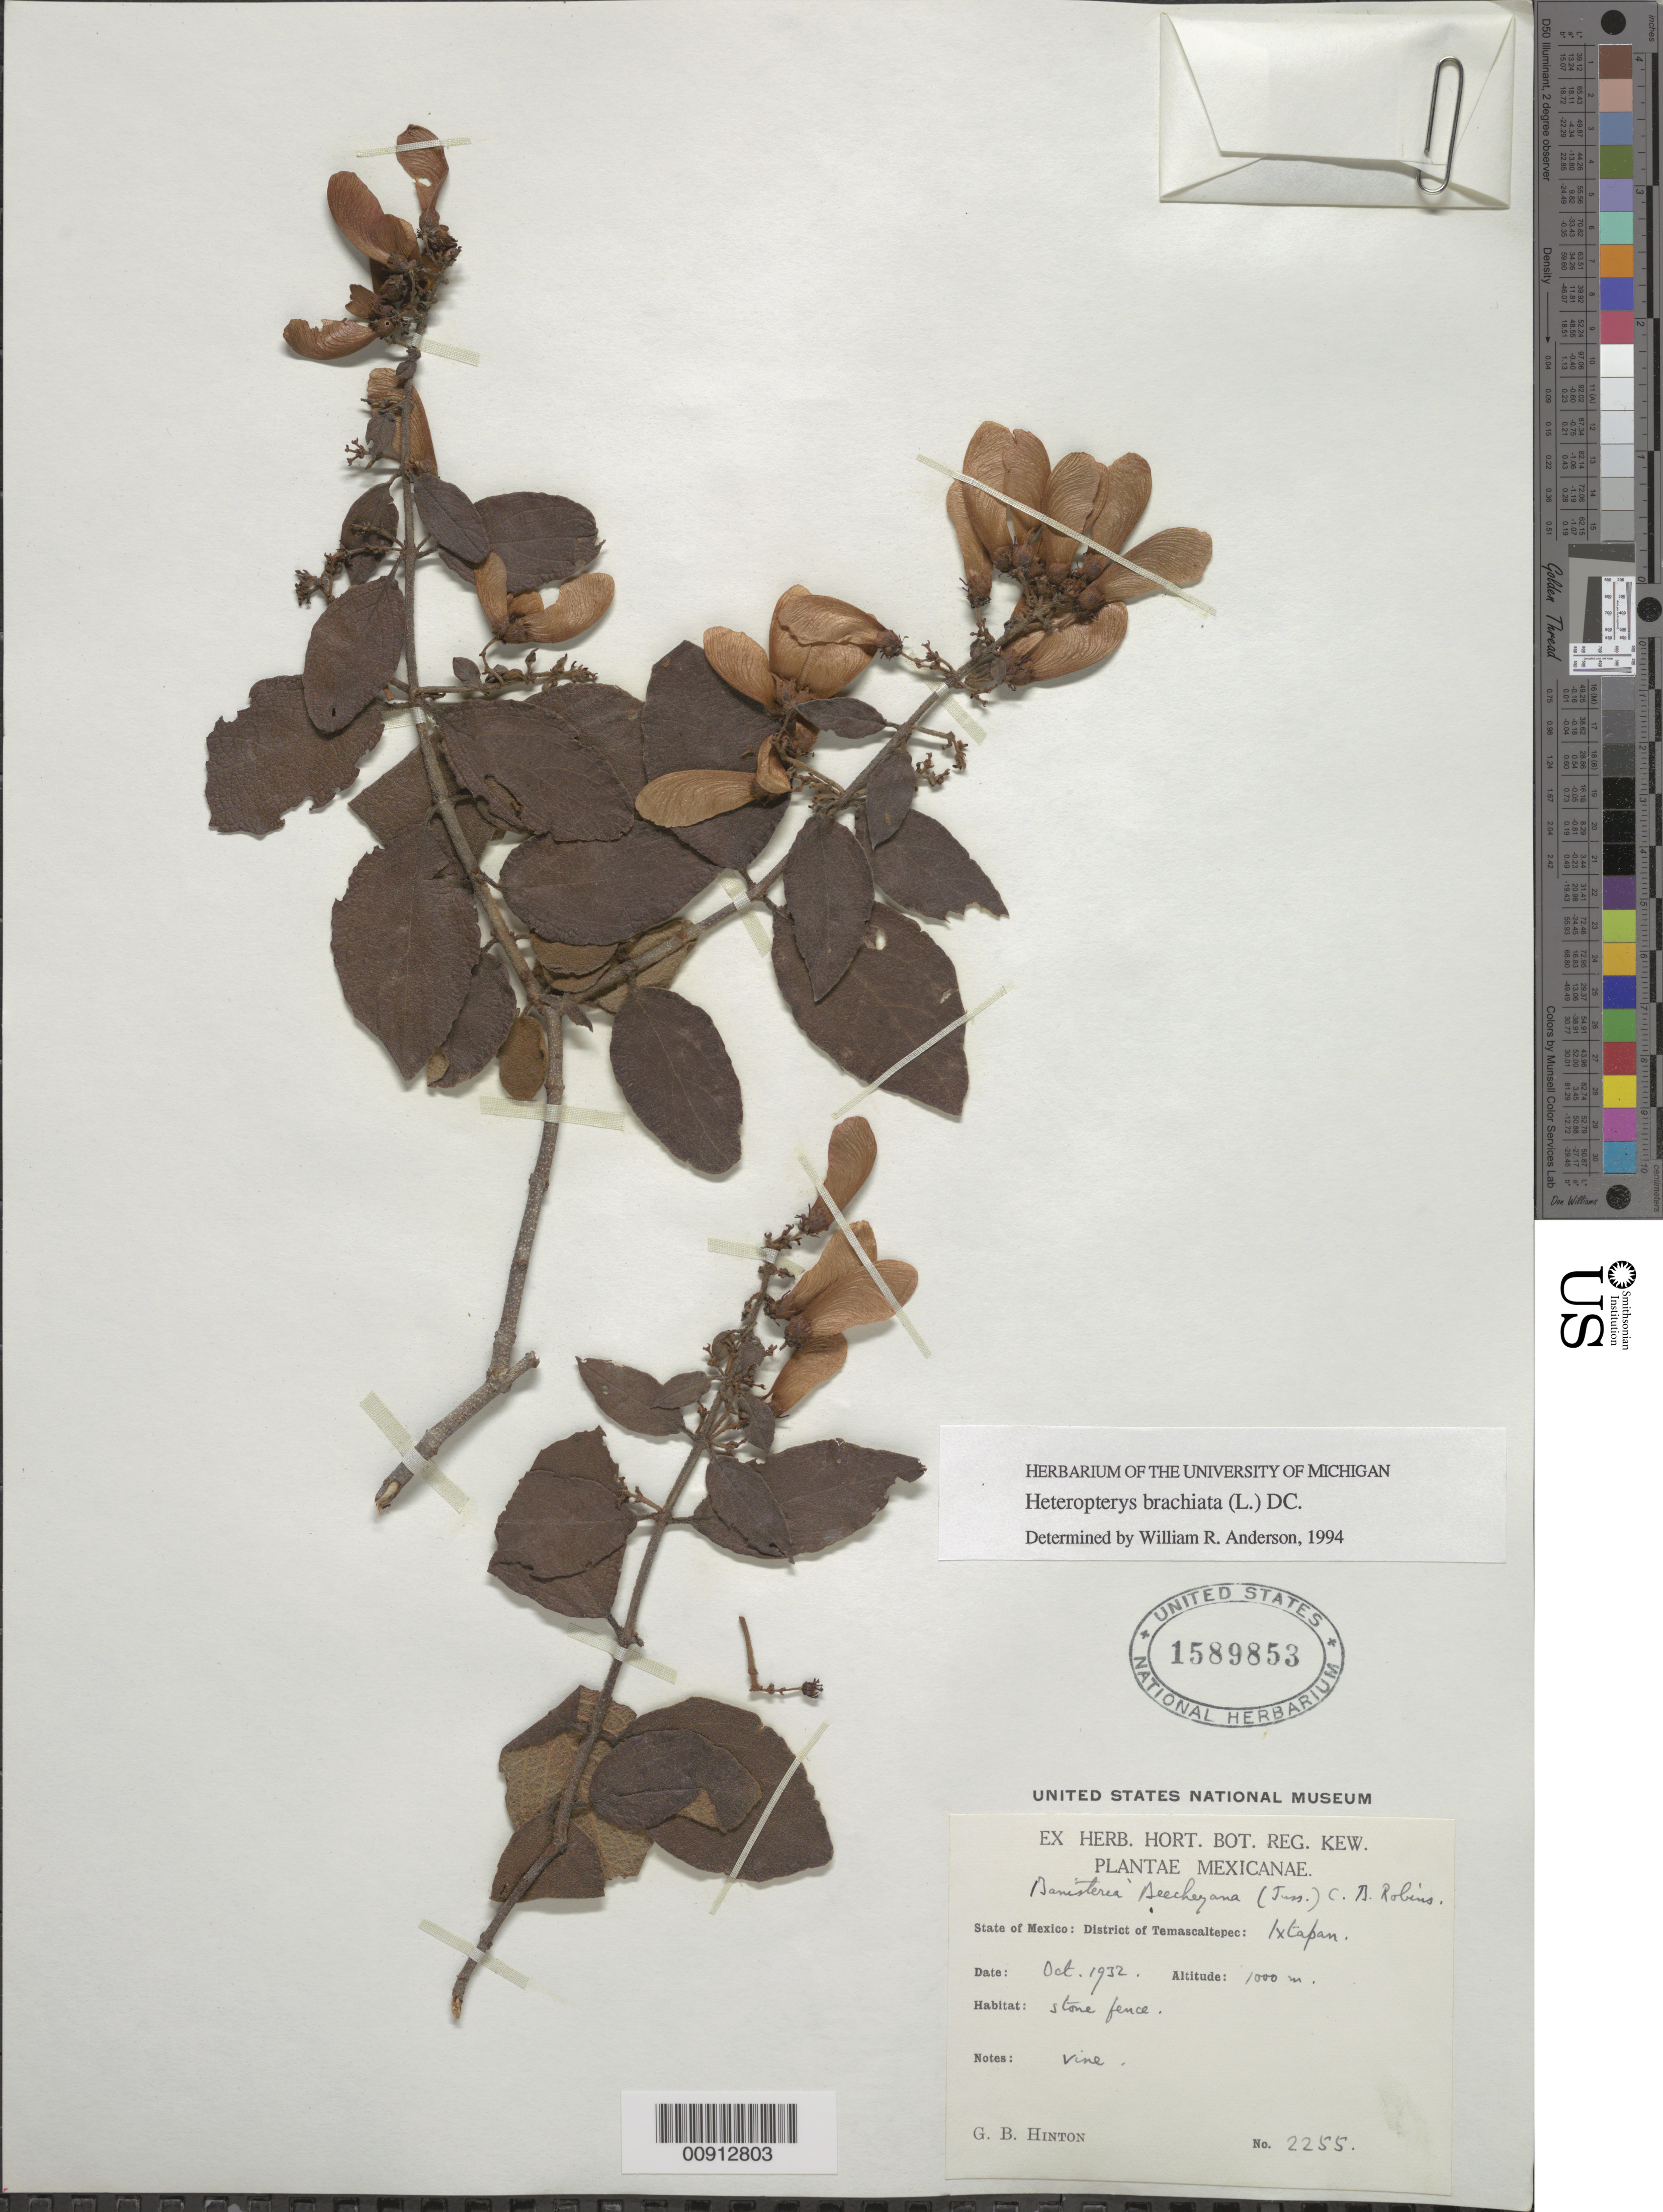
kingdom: Plantae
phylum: Tracheophyta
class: Magnoliopsida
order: Malpighiales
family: Malpighiaceae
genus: Heteropterys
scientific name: Heteropterys brachiata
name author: (L.) DC.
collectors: G. B. Hinton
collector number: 2255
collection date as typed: Oct 1932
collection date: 1932-10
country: Mexico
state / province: México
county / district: Temascaltepec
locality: State of México: District of Temascaltepec: Ixtapan.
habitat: Stone fence.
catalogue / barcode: US 1589853